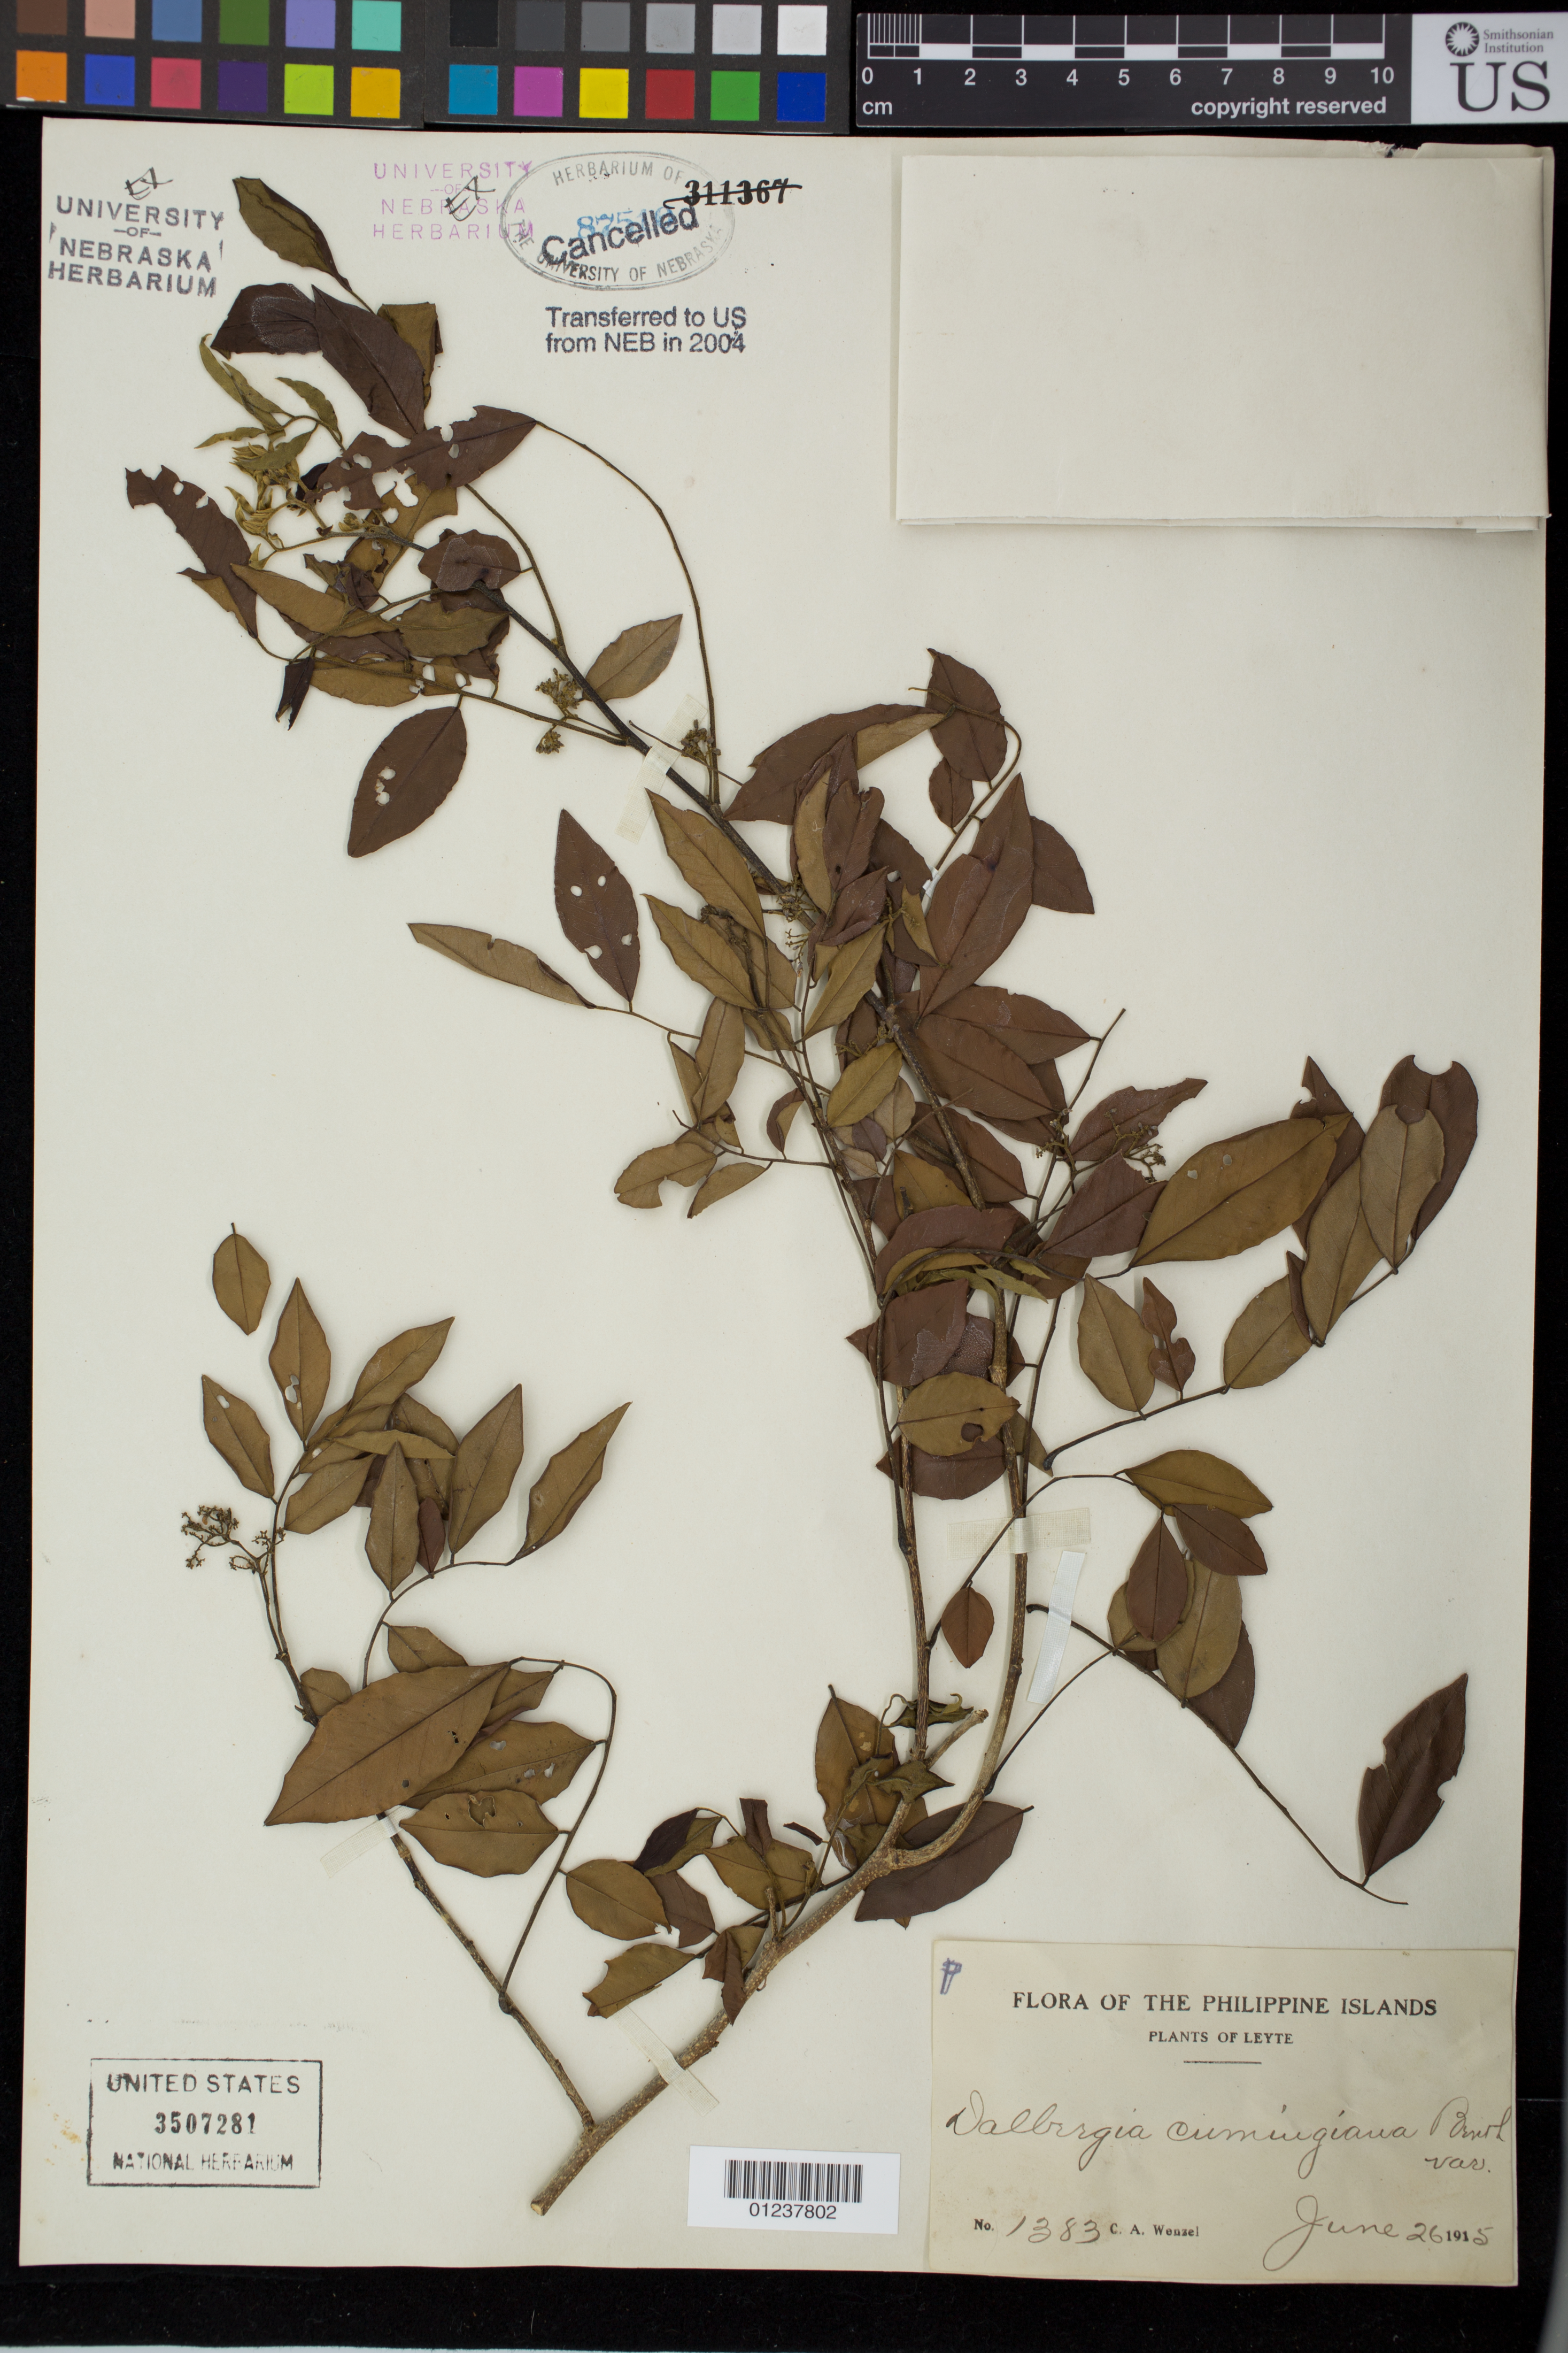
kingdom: Plantae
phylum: Tracheophyta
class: Magnoliopsida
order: Fabales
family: Fabaceae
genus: Dalbergia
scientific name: Dalbergia cumingiana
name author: Benth.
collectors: C. Wenzel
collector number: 1383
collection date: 1915-06-26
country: Philippines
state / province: Eastern Visayas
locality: Plants of Leyte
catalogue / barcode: US 3507281